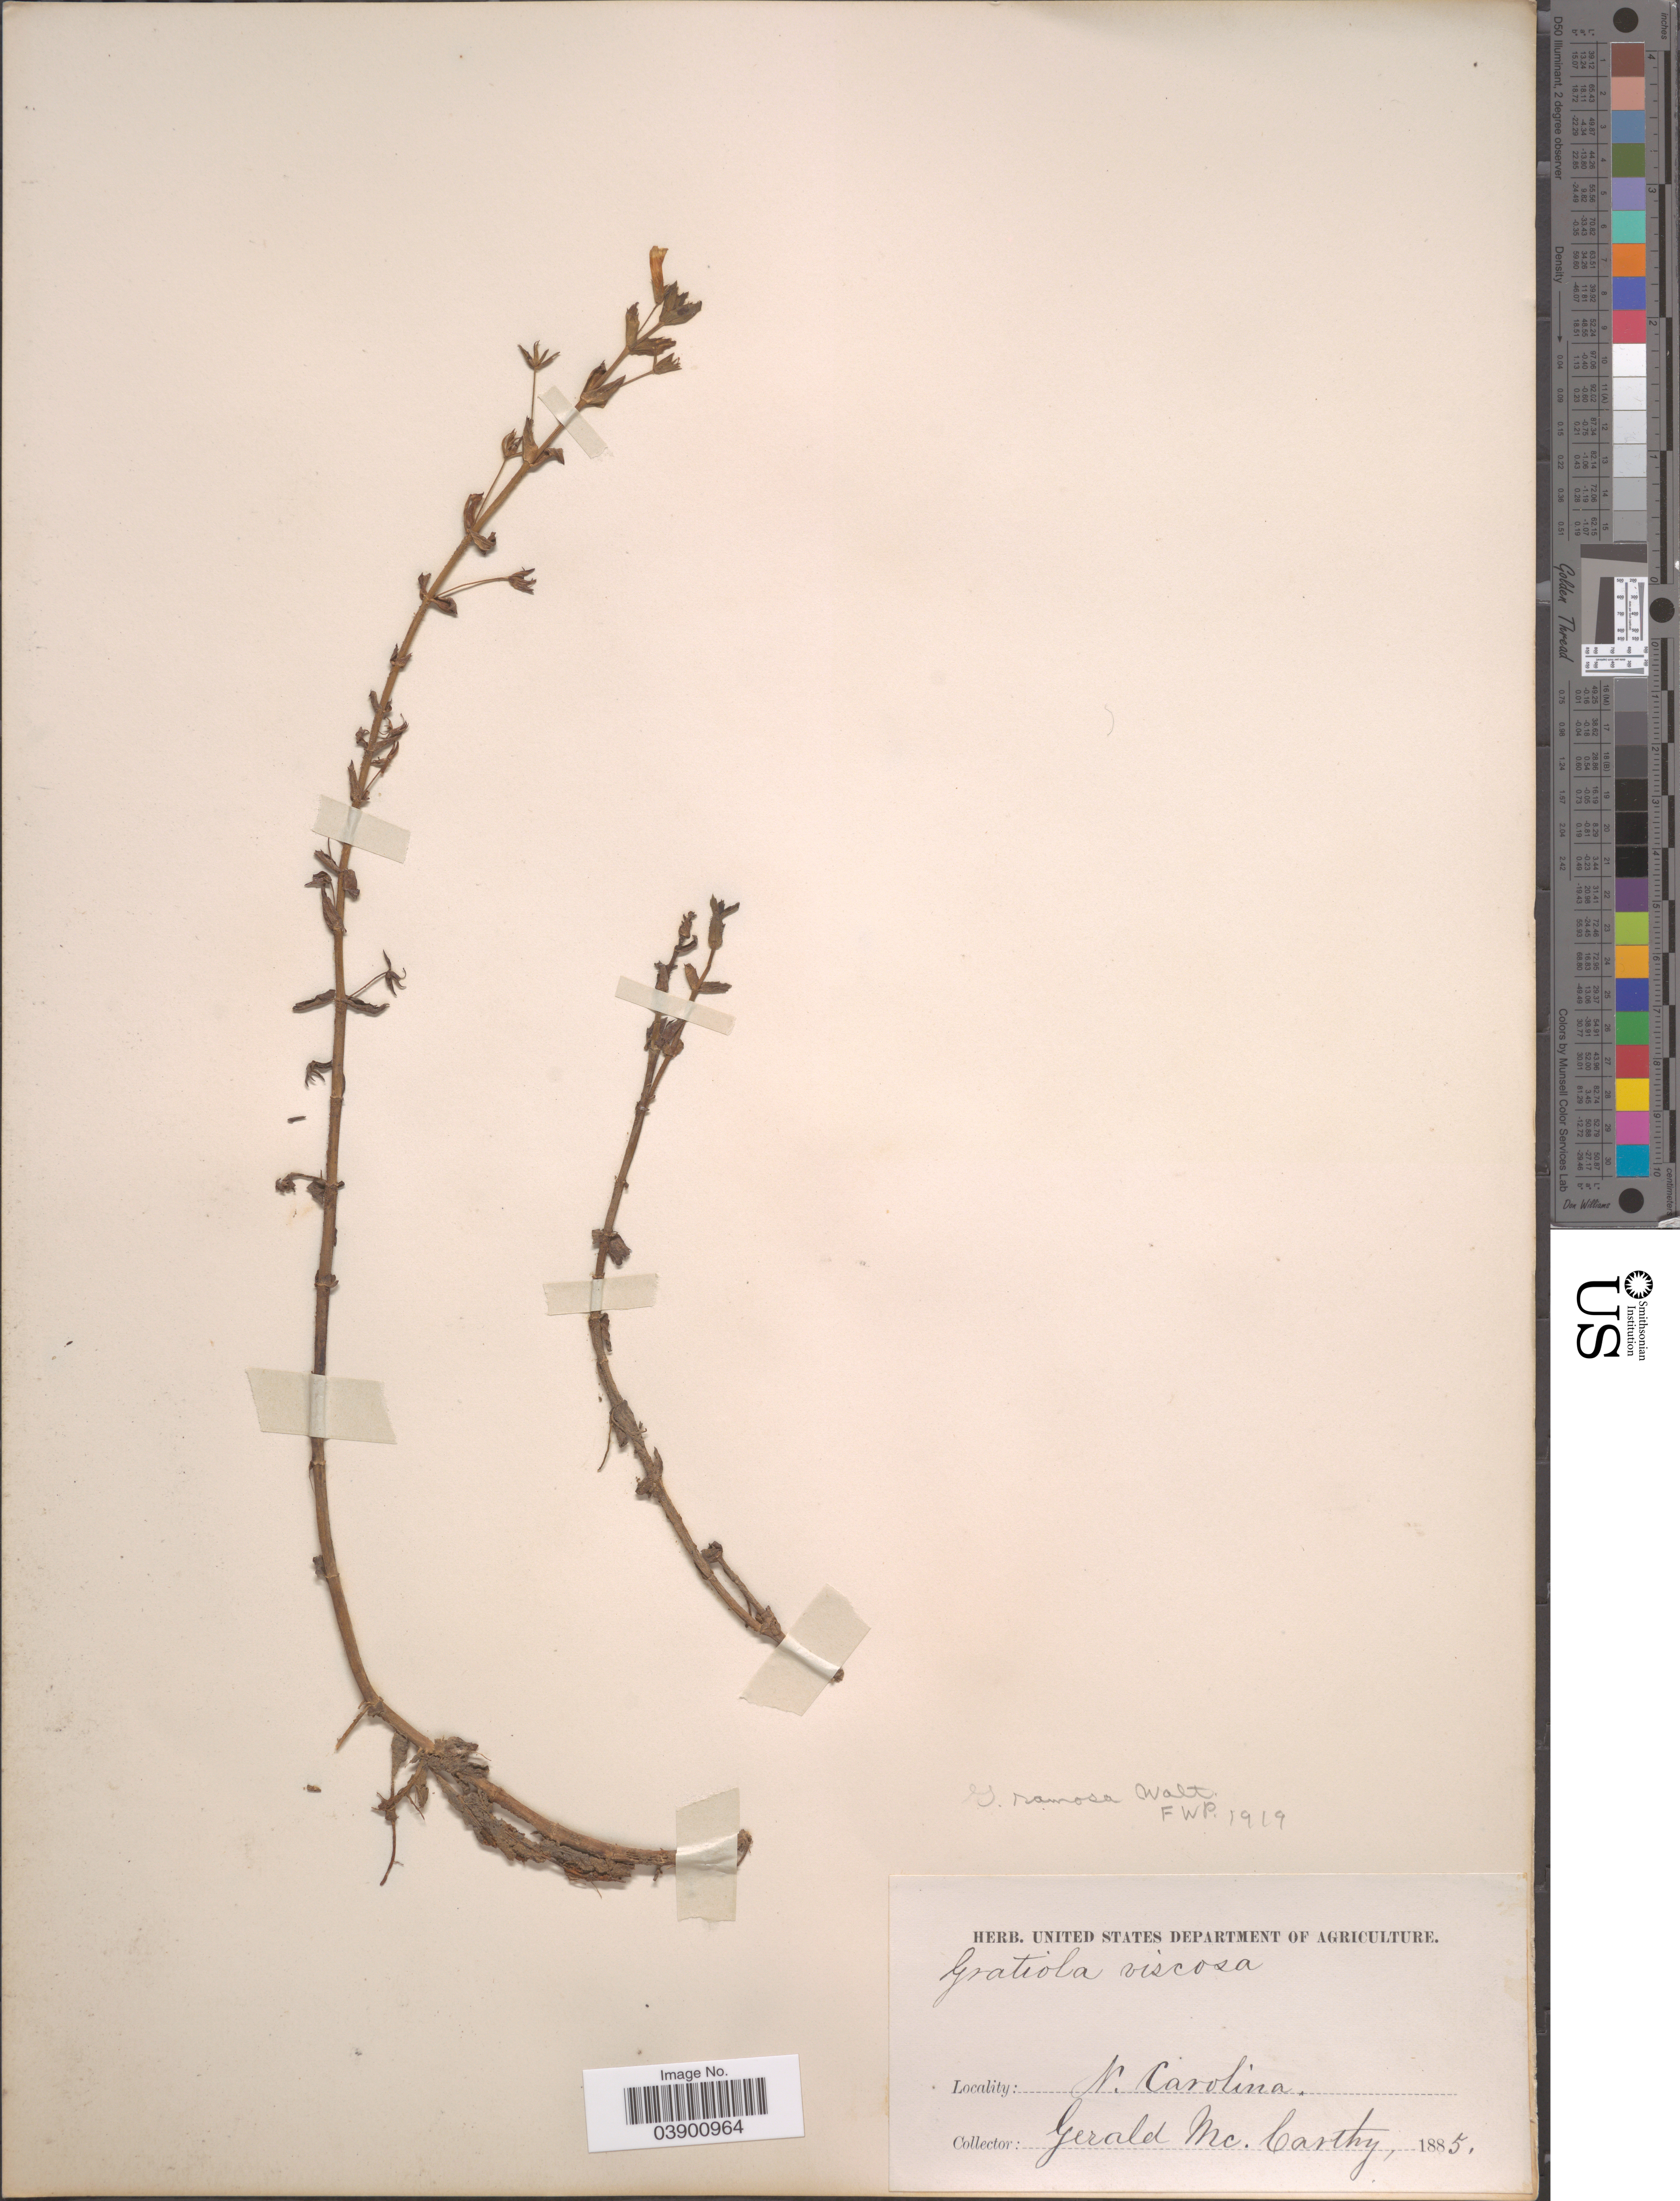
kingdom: Plantae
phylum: Tracheophyta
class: Magnoliopsida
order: Lamiales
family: Plantaginaceae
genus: Gratiola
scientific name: Gratiola ramosa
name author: Walter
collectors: G. McCarthy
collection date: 1885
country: United States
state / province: North Carolina